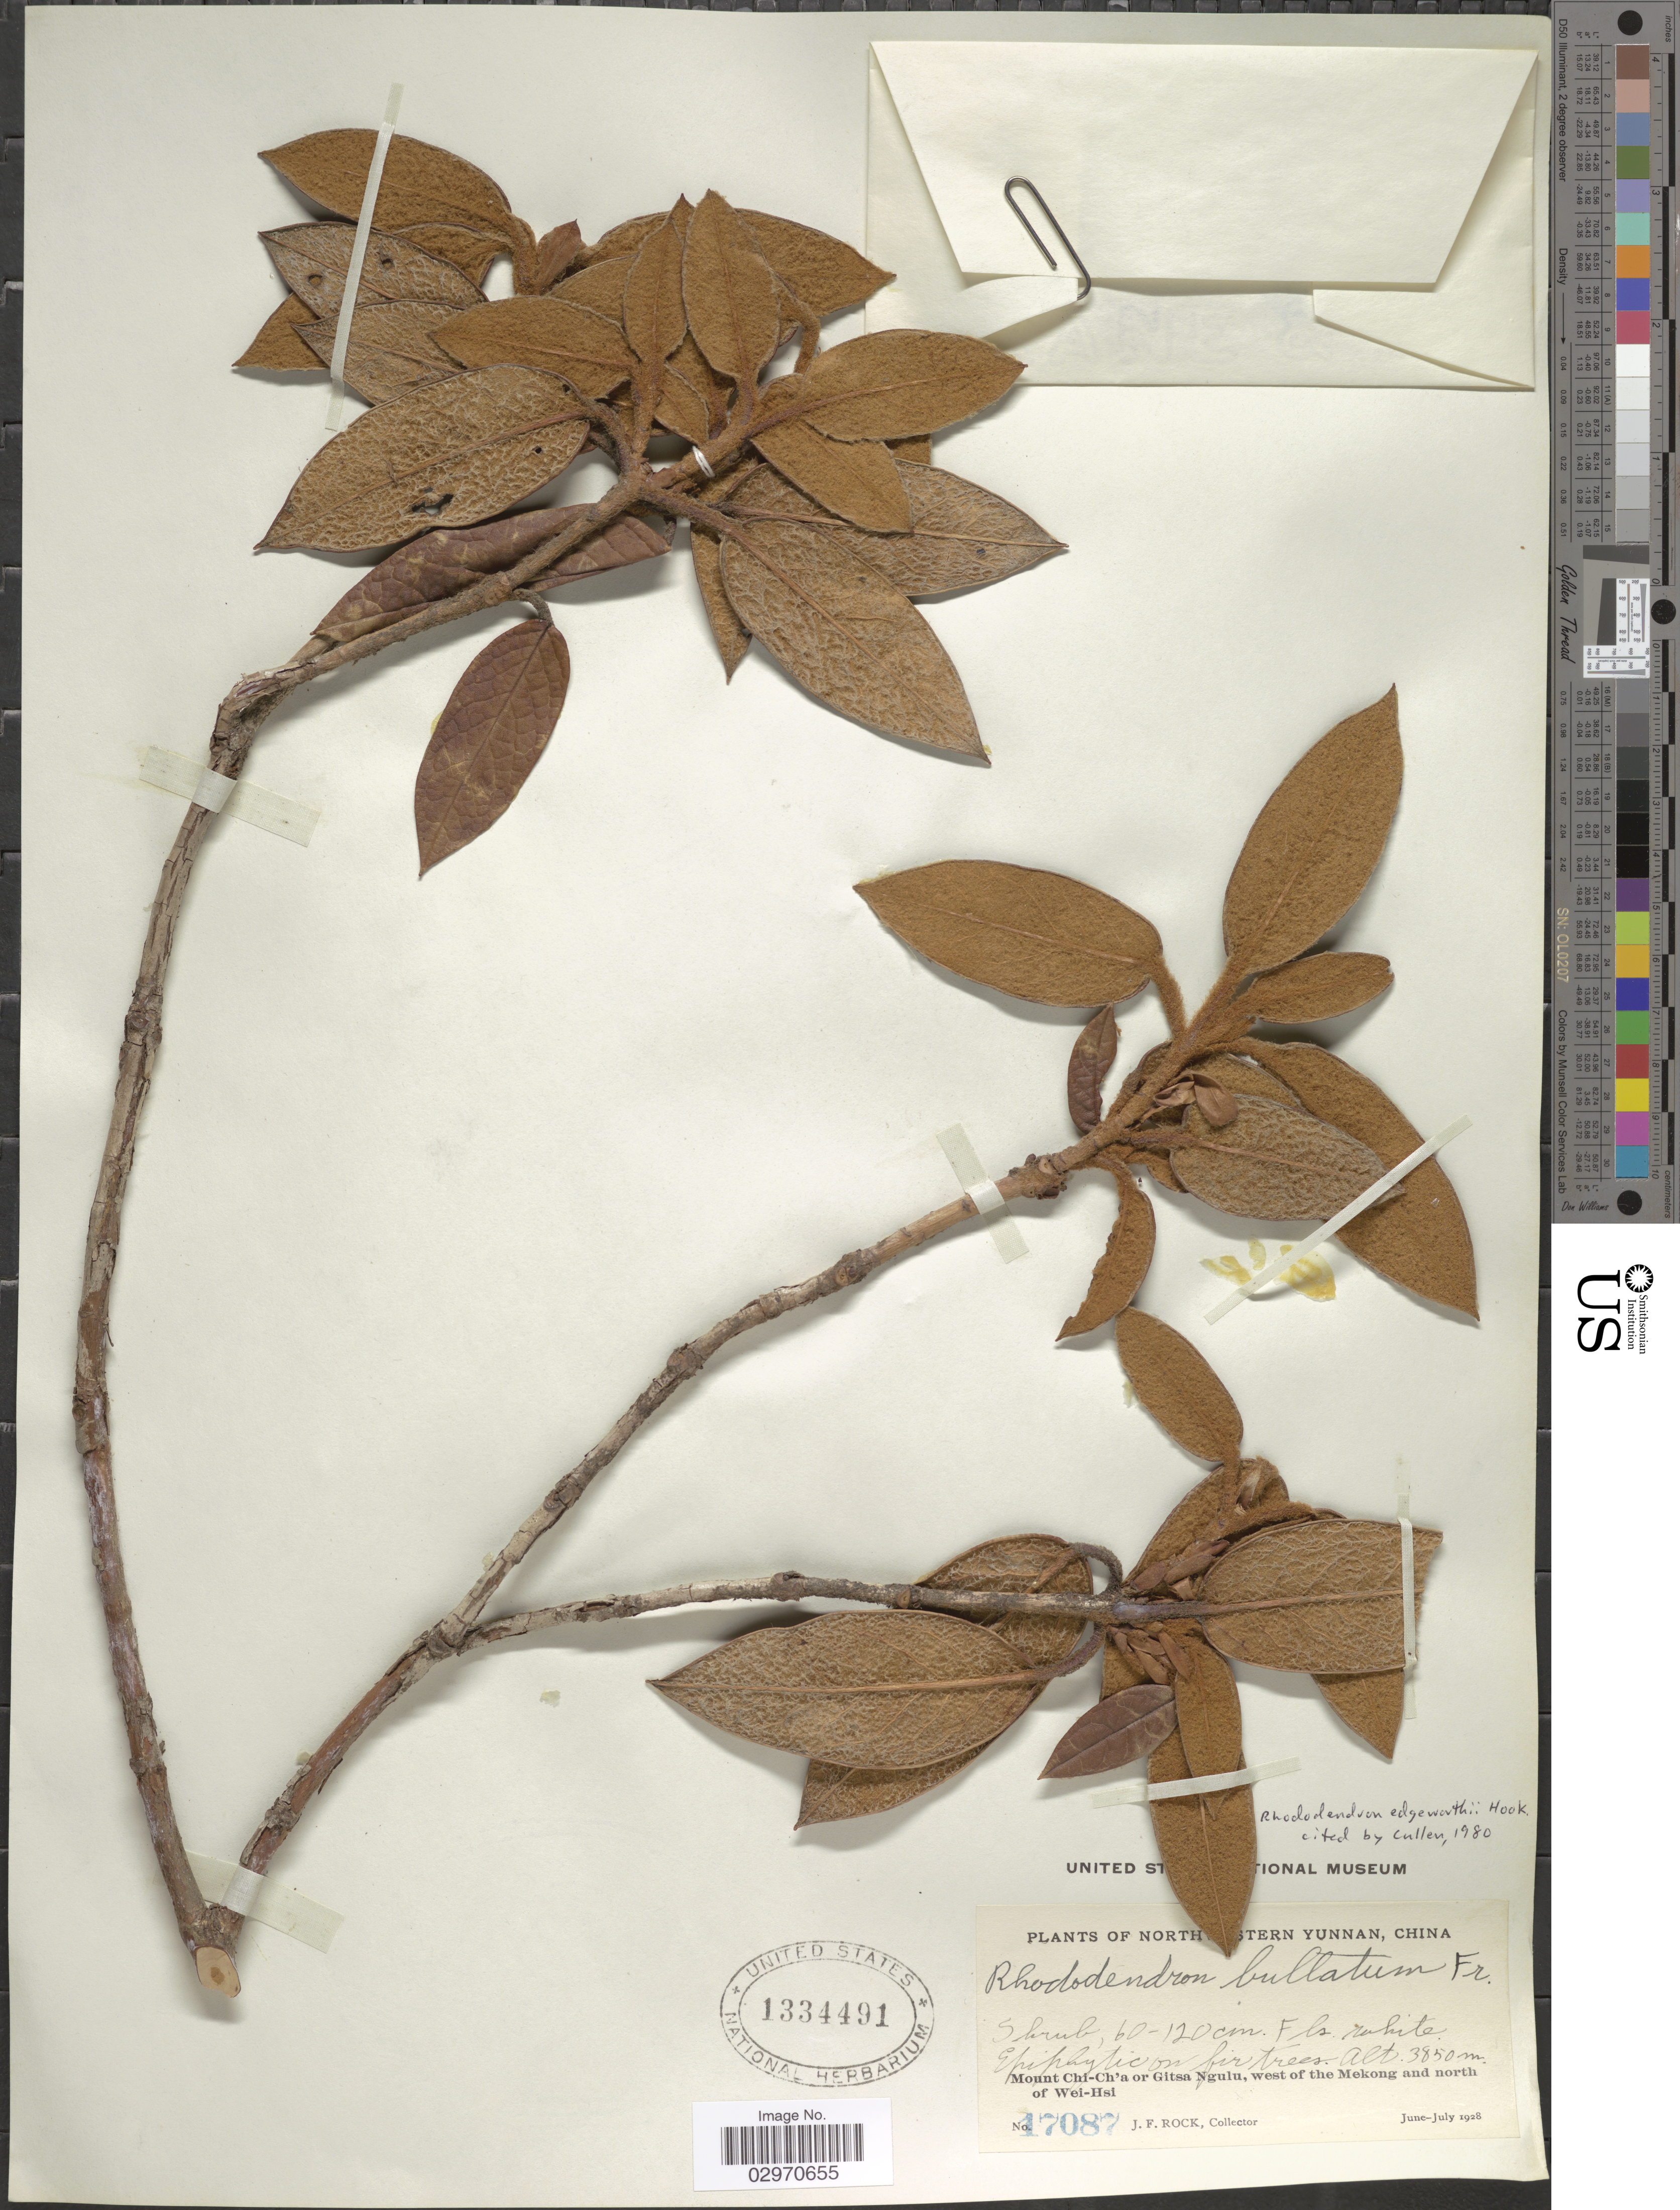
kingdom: Plantae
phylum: Tracheophyta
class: Magnoliopsida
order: Ericales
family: Ericaceae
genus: Rhododendron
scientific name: Rhododendron edgeworthii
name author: Hook.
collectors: J. Rock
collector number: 17087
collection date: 1928-06/1928-07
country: China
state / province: Yunnan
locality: North [illegible text]stern Yunnan. Mount Chi-Ch'a or Gitsa Ngulu, west of the Mekong and north of Wei-Hsi.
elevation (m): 3850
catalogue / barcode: US 1334491